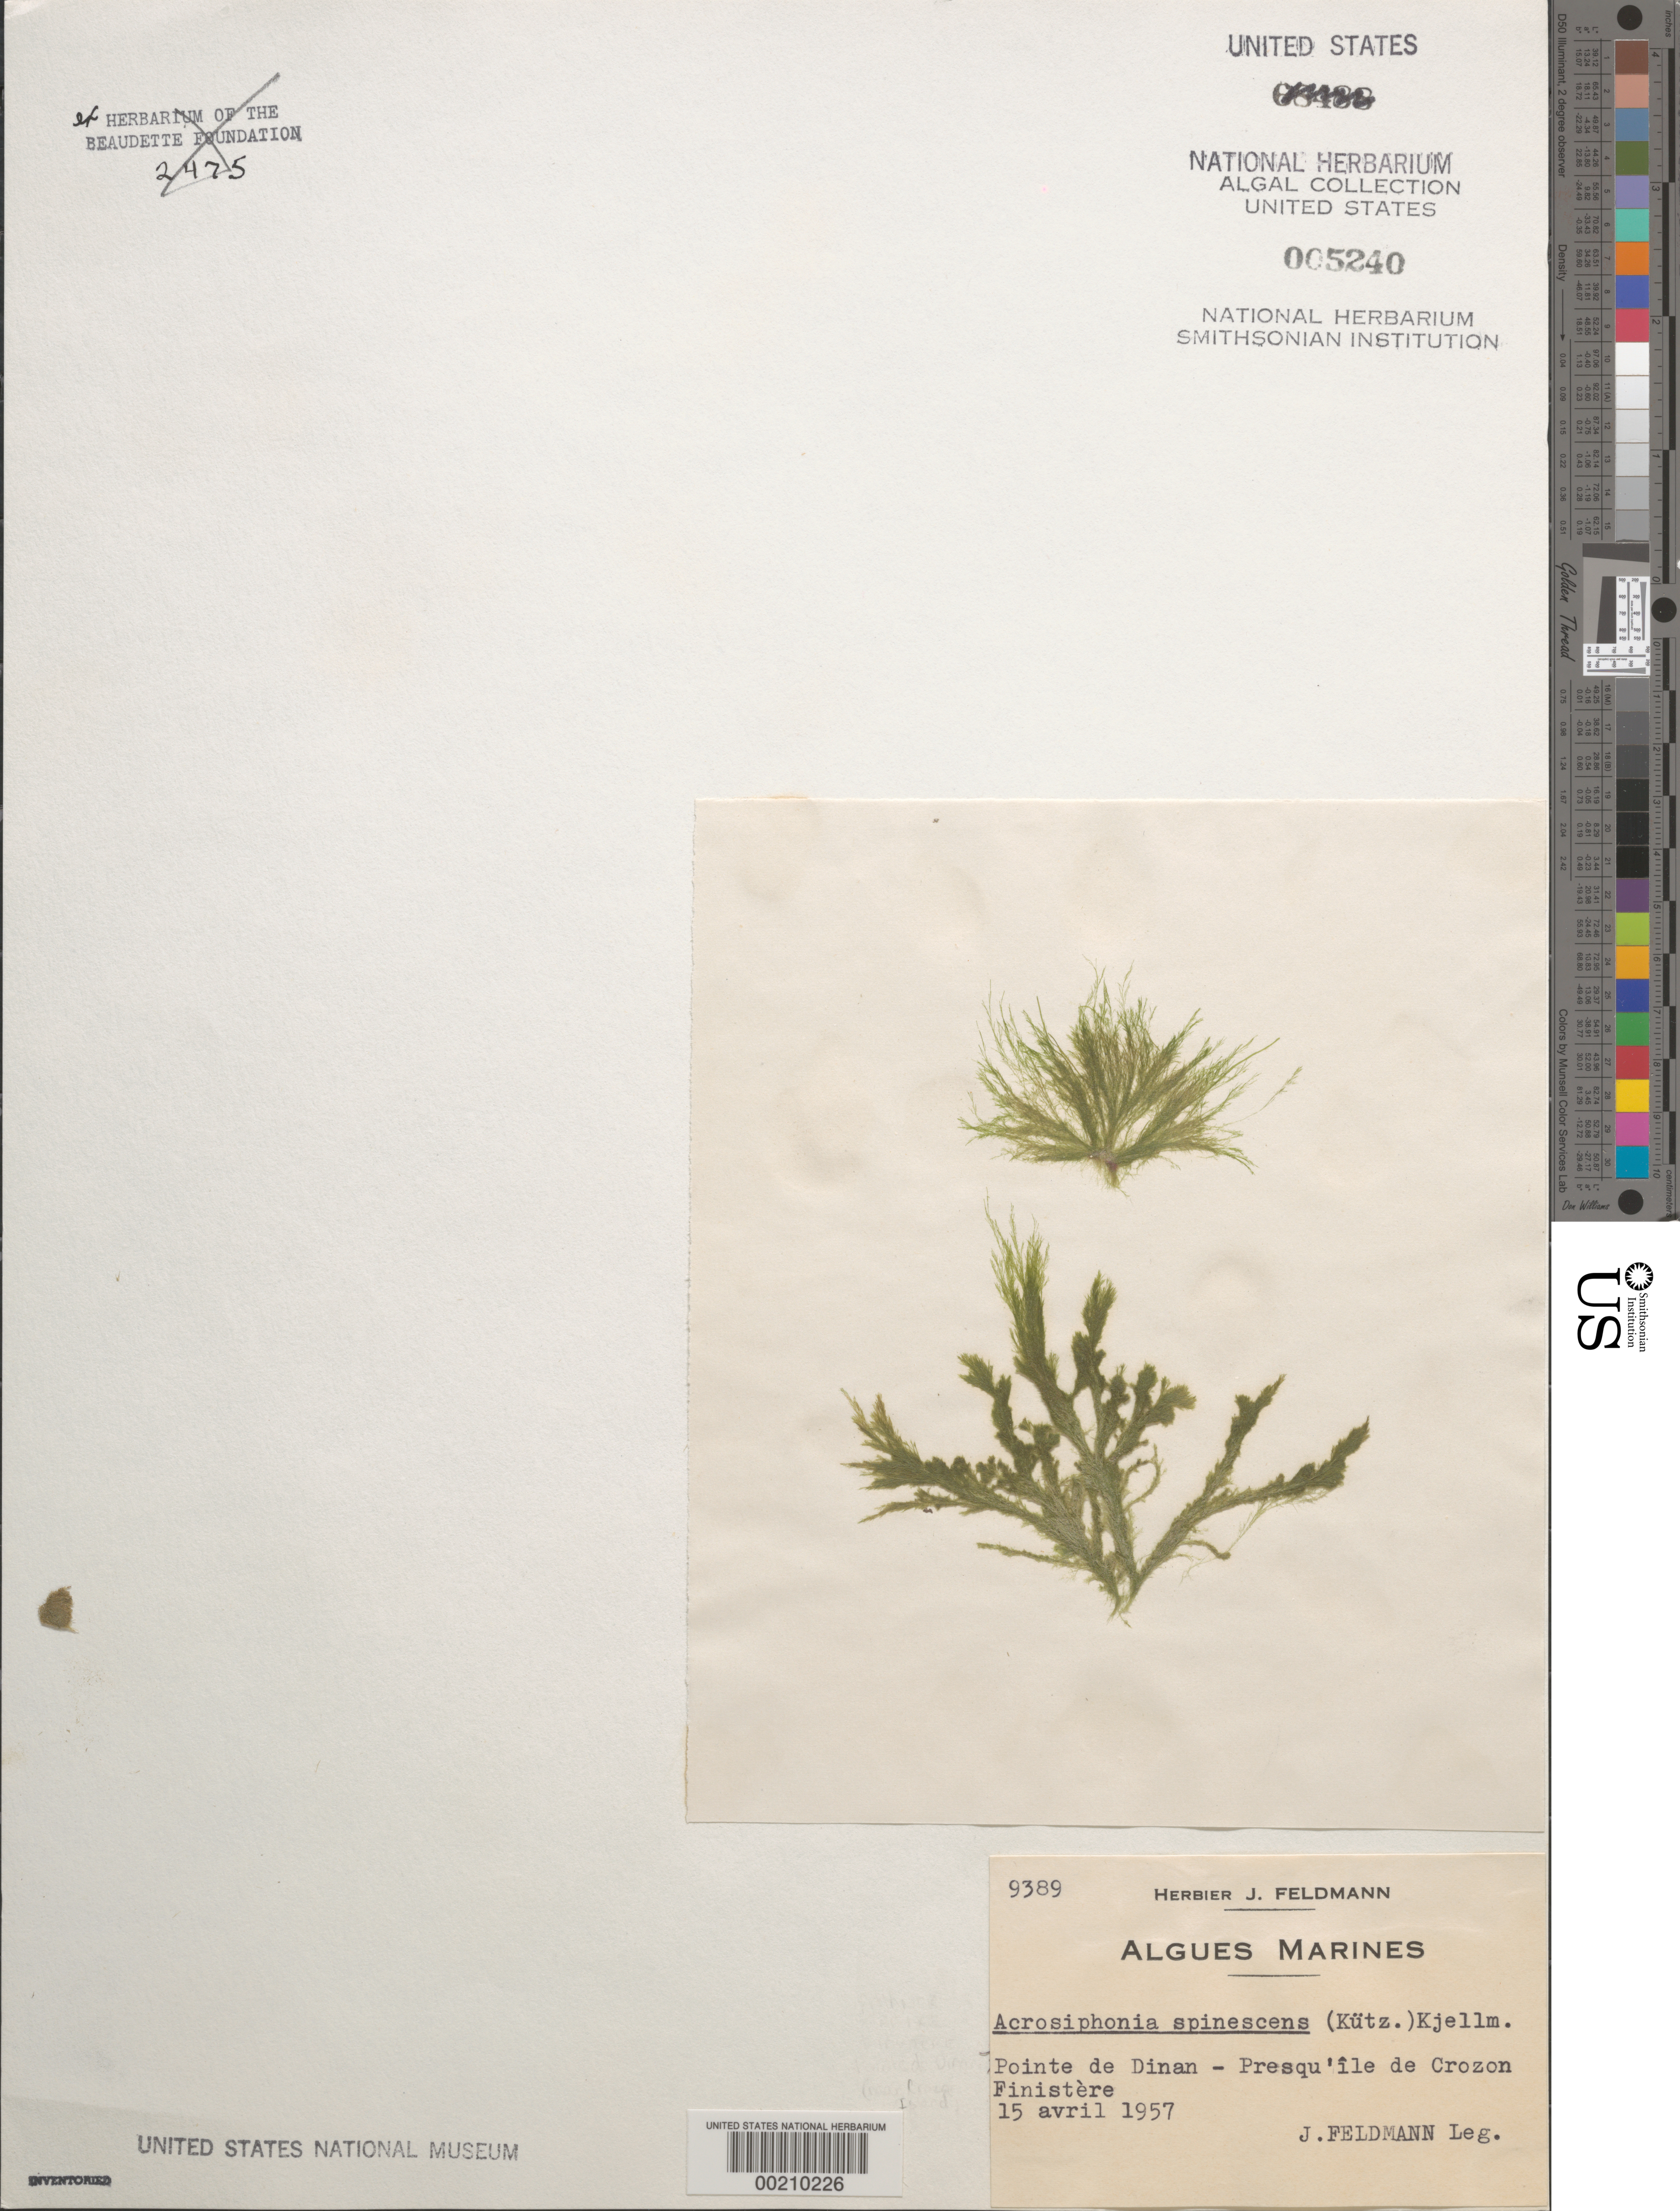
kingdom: Plantae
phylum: Chlorophyta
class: Ulvophyceae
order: Ulotrichales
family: Ulotrichaceae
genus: Acrosiphonia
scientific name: Acrosiphonia spinescens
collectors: J. Feldmann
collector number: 9389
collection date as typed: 15 Apr 1957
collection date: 1957-04-15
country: France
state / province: Bretagne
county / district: Finistère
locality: Pointe de dinan, crozon peninsula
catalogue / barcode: US 5240